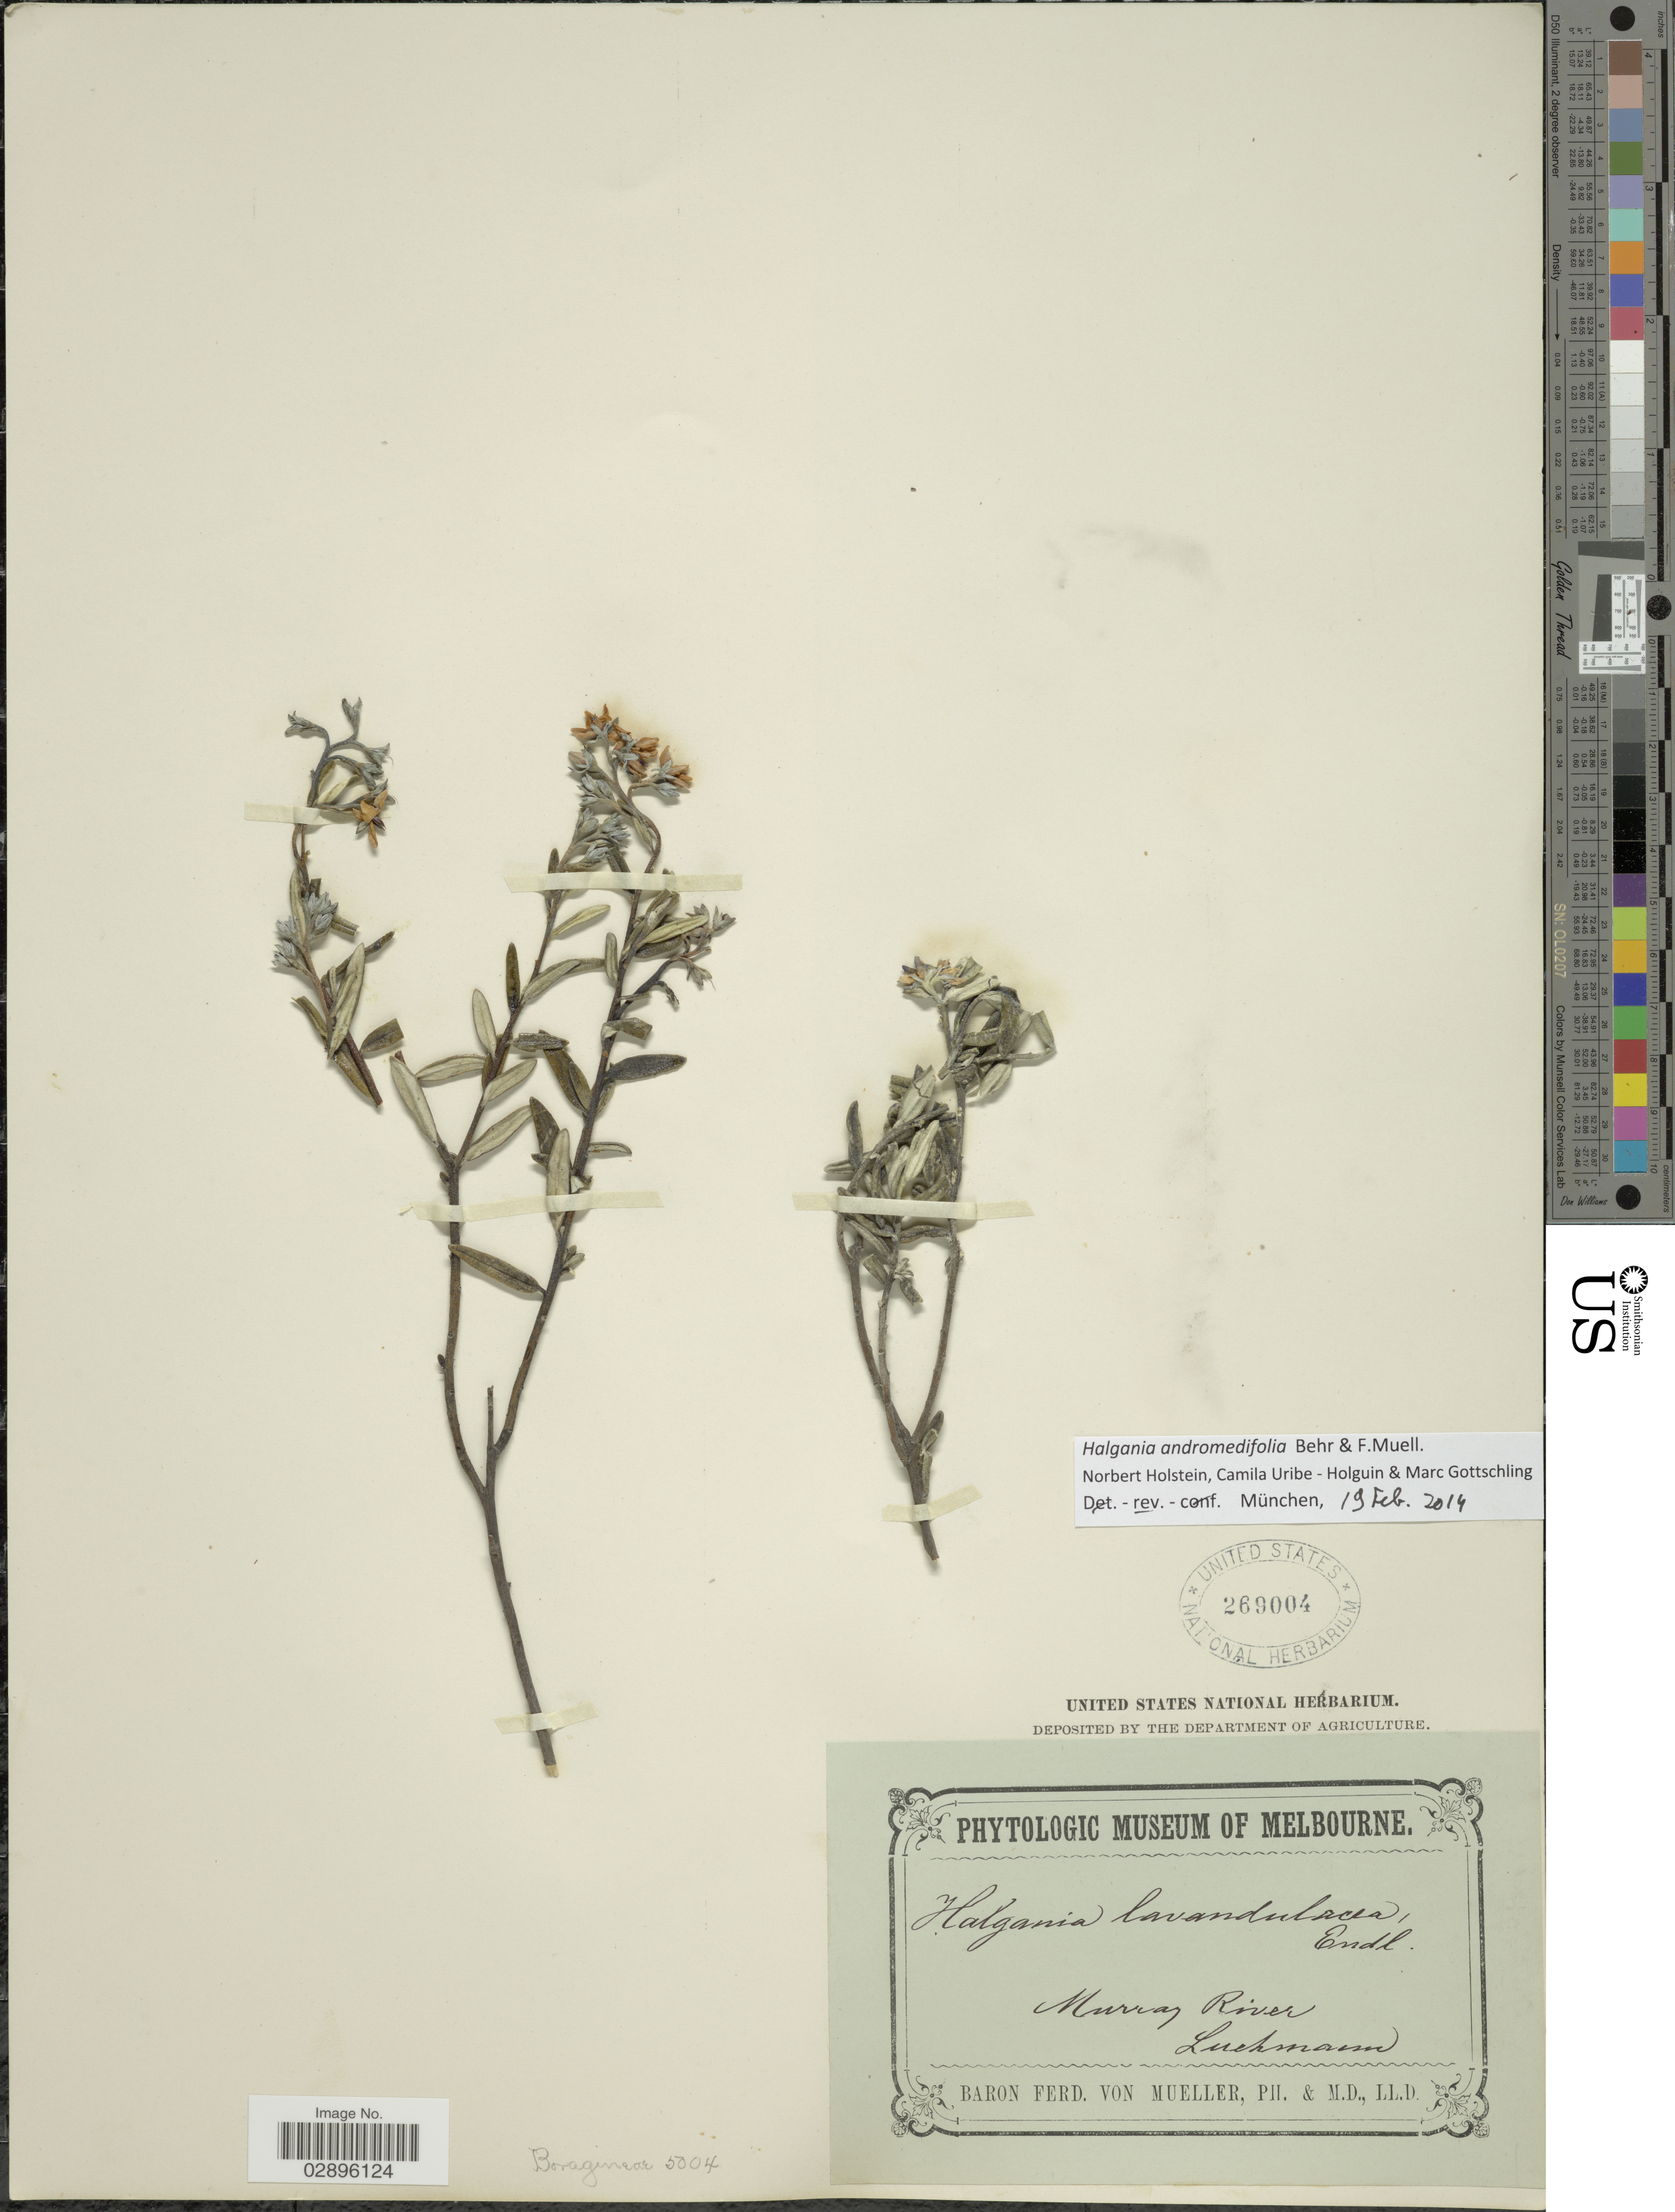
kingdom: Plantae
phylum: Tracheophyta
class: Magnoliopsida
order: Boraginales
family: Ehretiaceae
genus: Halgania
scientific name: Halgania andromedifolia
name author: Behr & F. Muell. ex F. Muell.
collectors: F. Mueller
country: Australia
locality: Murray River, Luehmann.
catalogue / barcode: US 269004